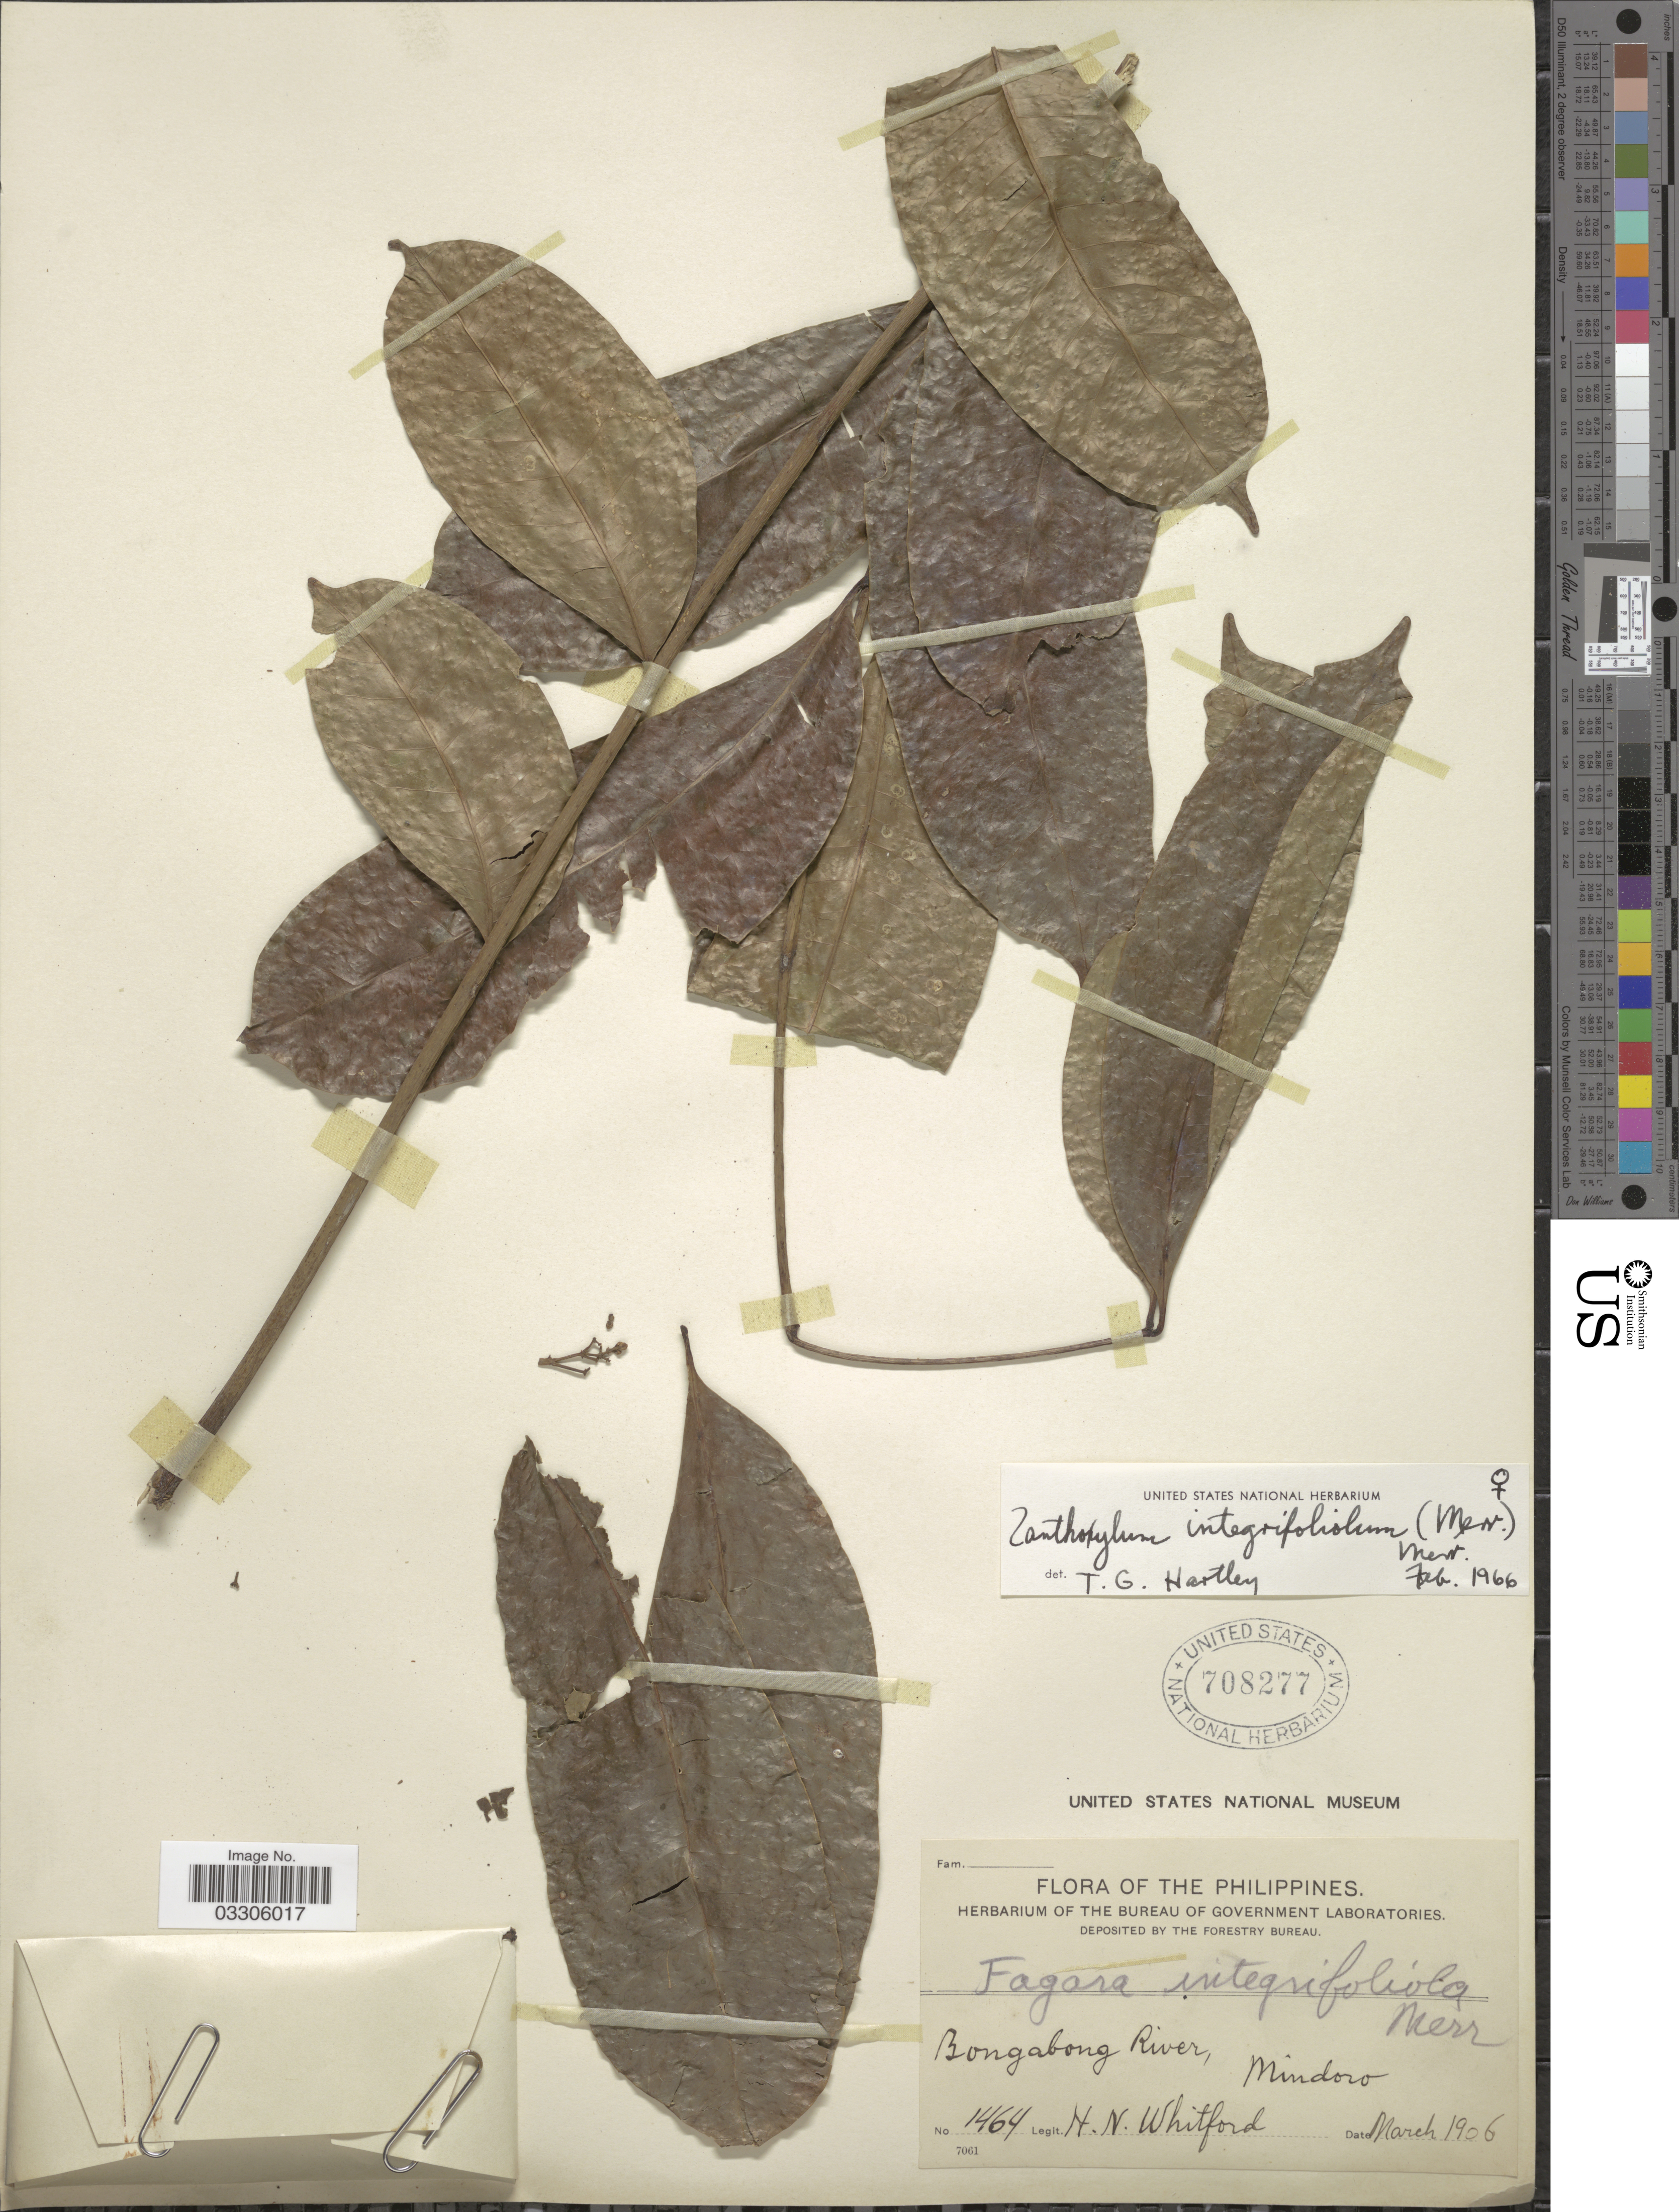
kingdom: Plantae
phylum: Tracheophyta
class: Magnoliopsida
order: Sapindales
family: Rutaceae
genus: Zanthoxylum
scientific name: Zanthoxylum integrifoliolum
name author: (Merr.) Merr.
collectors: H. N. Whitford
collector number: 1464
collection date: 1906-03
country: Philippines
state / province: Mimaropa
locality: Bongabong River, Mindoro.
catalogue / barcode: US 708277